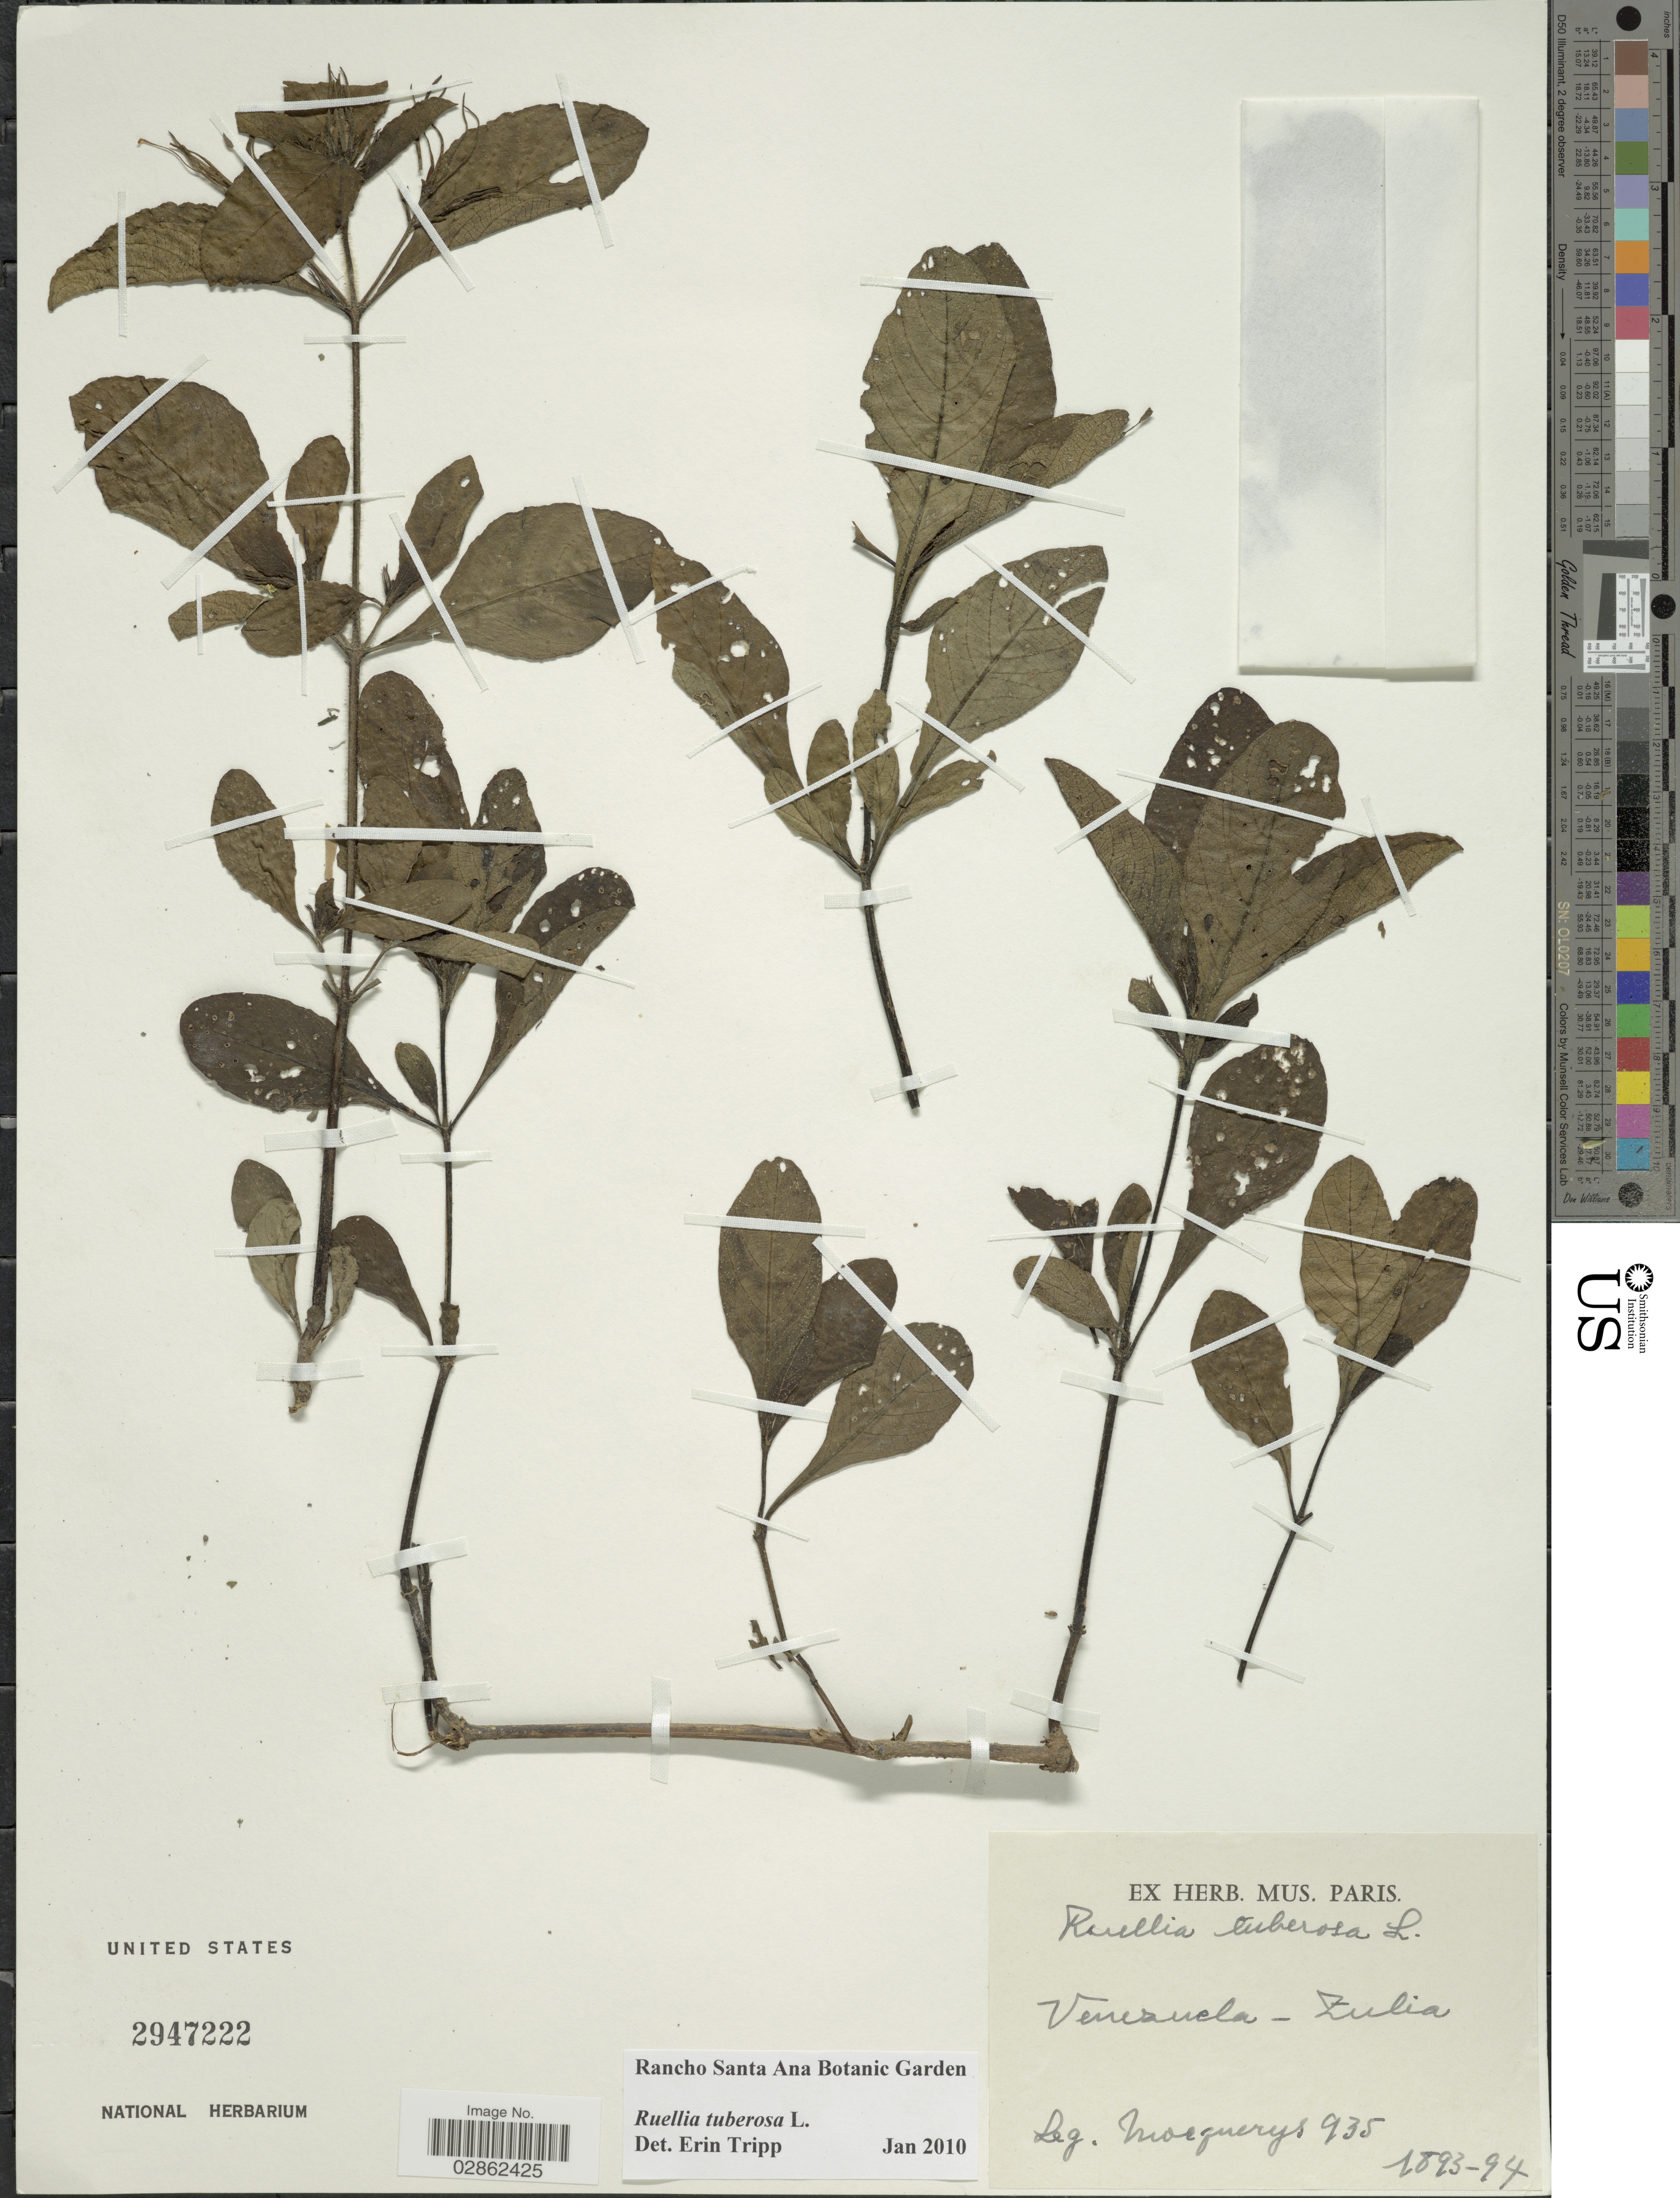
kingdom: Plantae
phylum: Tracheophyta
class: Magnoliopsida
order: Lamiales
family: Acanthaceae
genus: Ruellia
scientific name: Ruellia tuberosa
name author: L.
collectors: A. Mocquerys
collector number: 935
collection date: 1893/1894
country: Venezuela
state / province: Zulia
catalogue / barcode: US 2947222